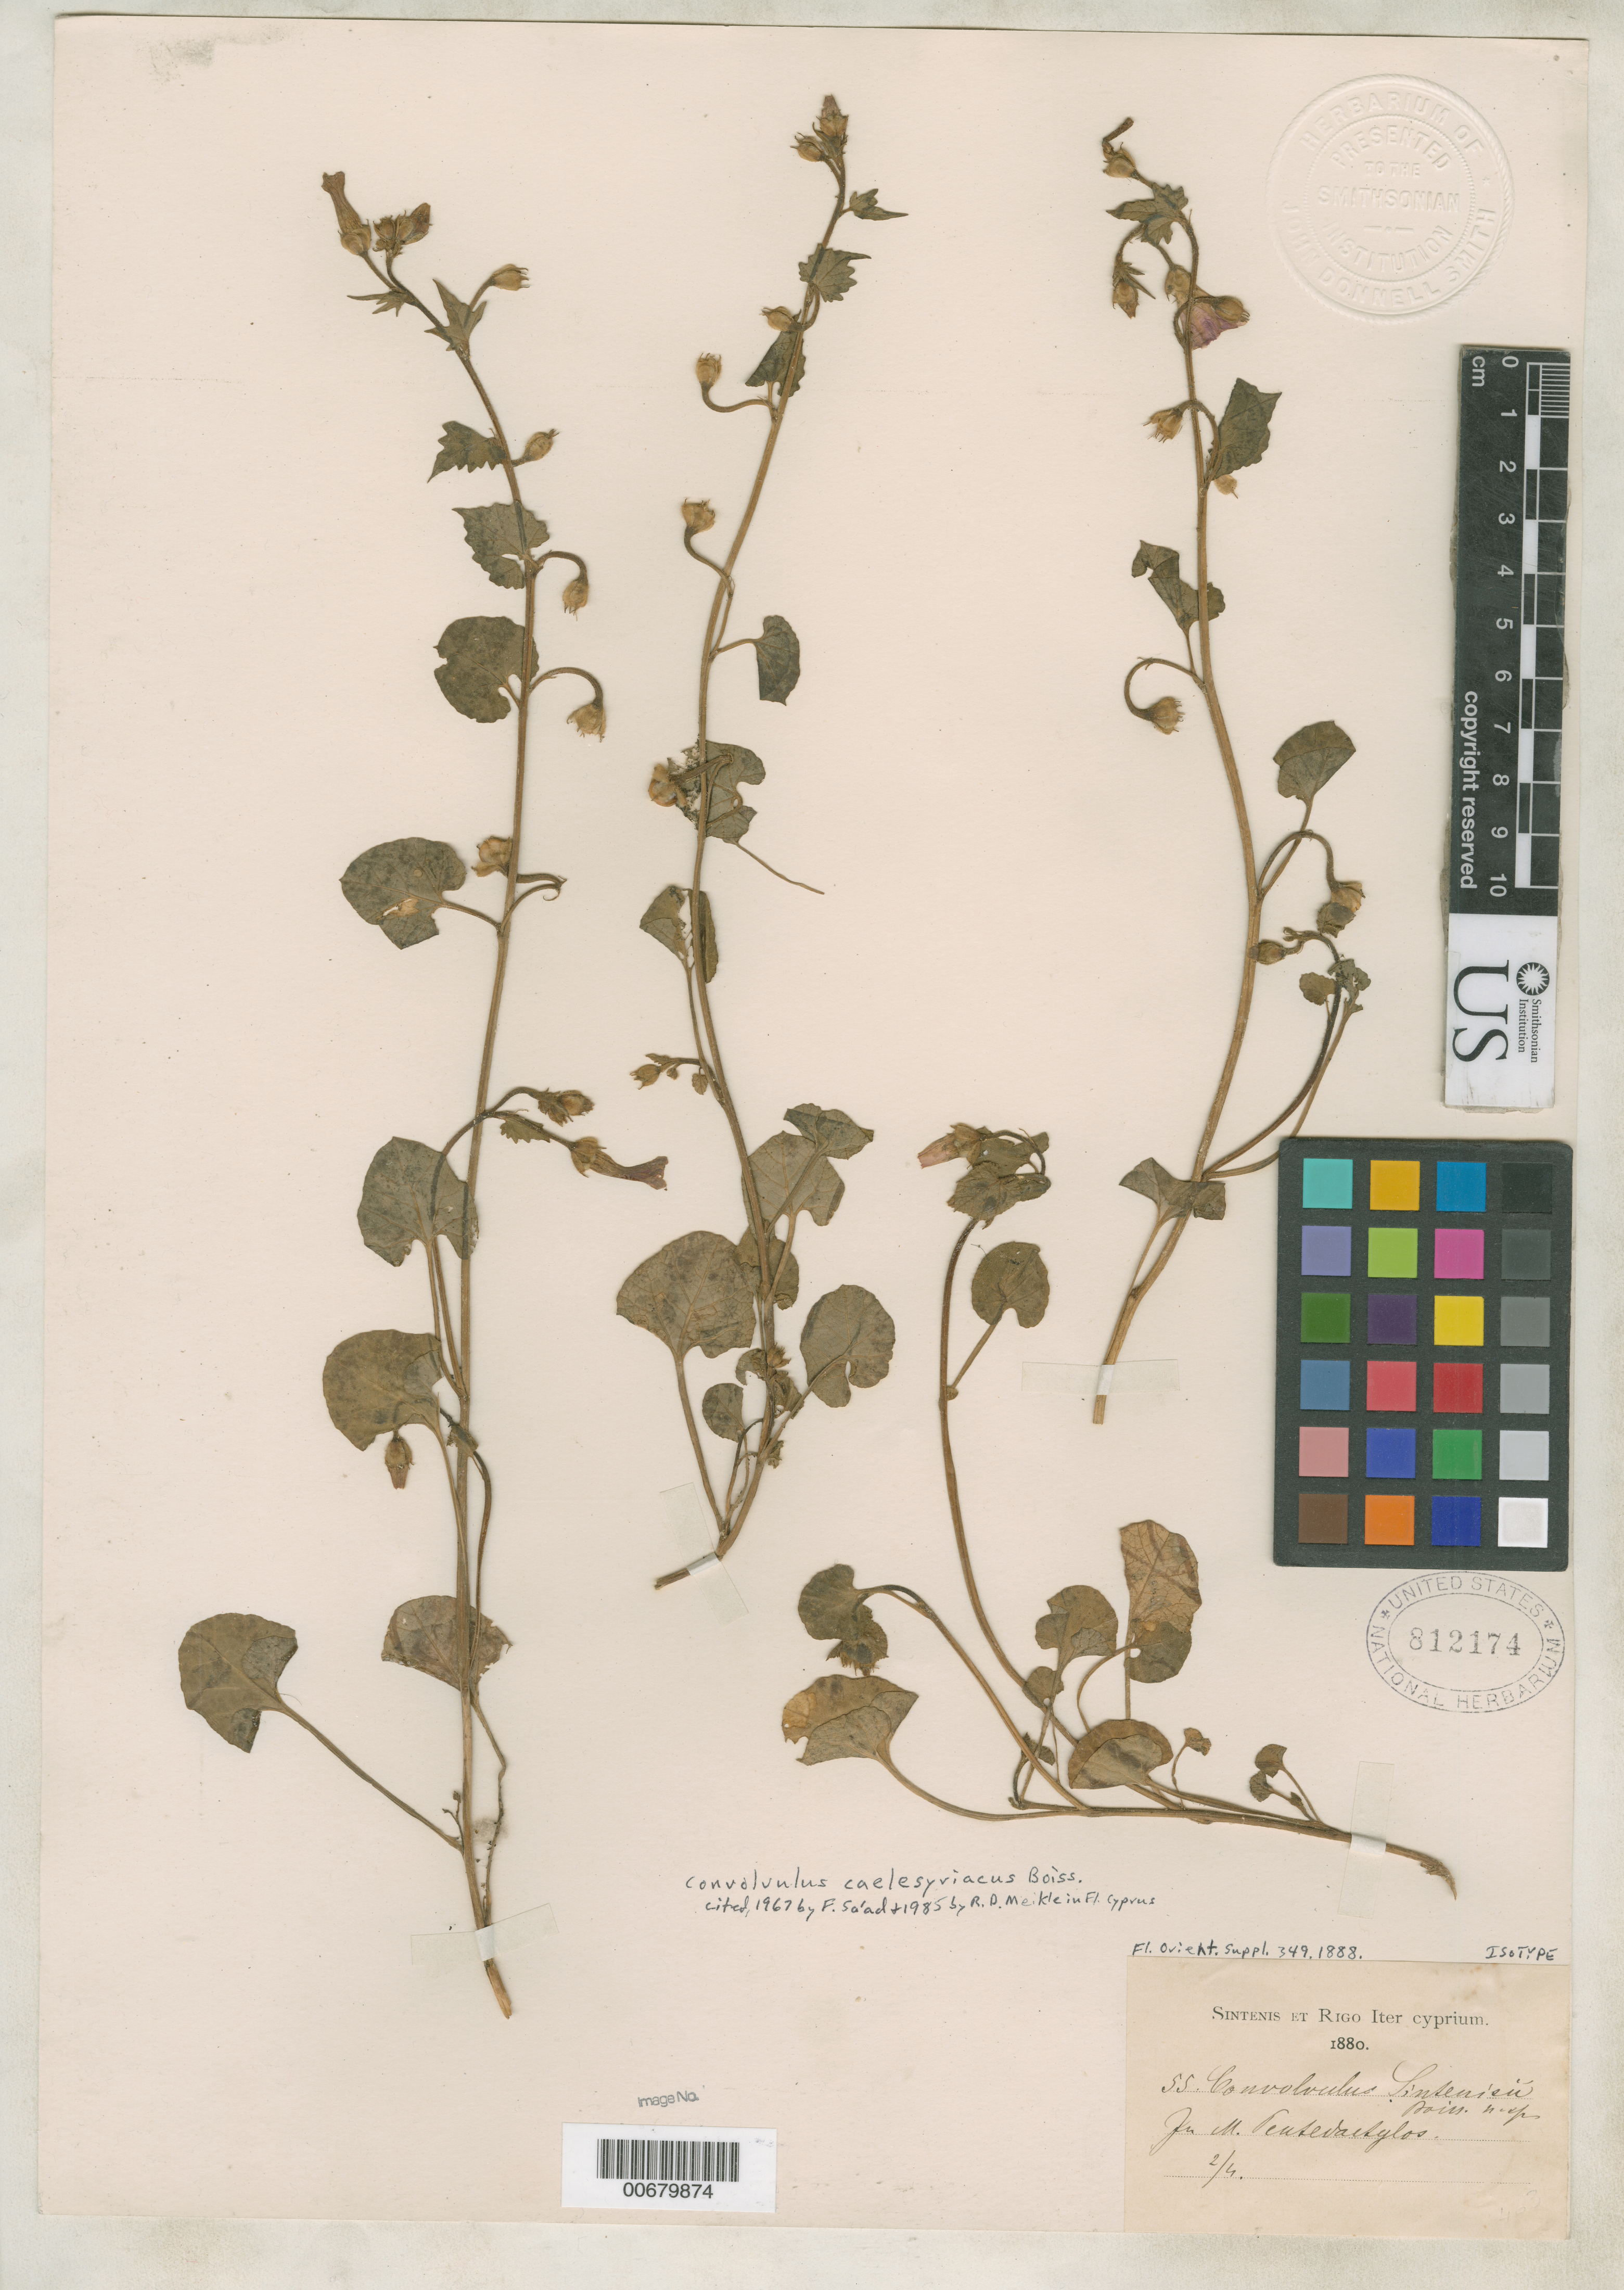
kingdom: Plantae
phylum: Tracheophyta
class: Magnoliopsida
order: Solanales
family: Convolvulaceae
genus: Convolvulus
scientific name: Convolvulus sintenisis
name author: Boiss.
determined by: Sa'ad, F.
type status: Isotype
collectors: P. Sintenis & -- Rigo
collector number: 55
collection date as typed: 02 Apr 1880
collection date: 1880-04-02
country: Cyprus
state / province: Kerýneia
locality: M. Pentadactylos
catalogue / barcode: US 812174